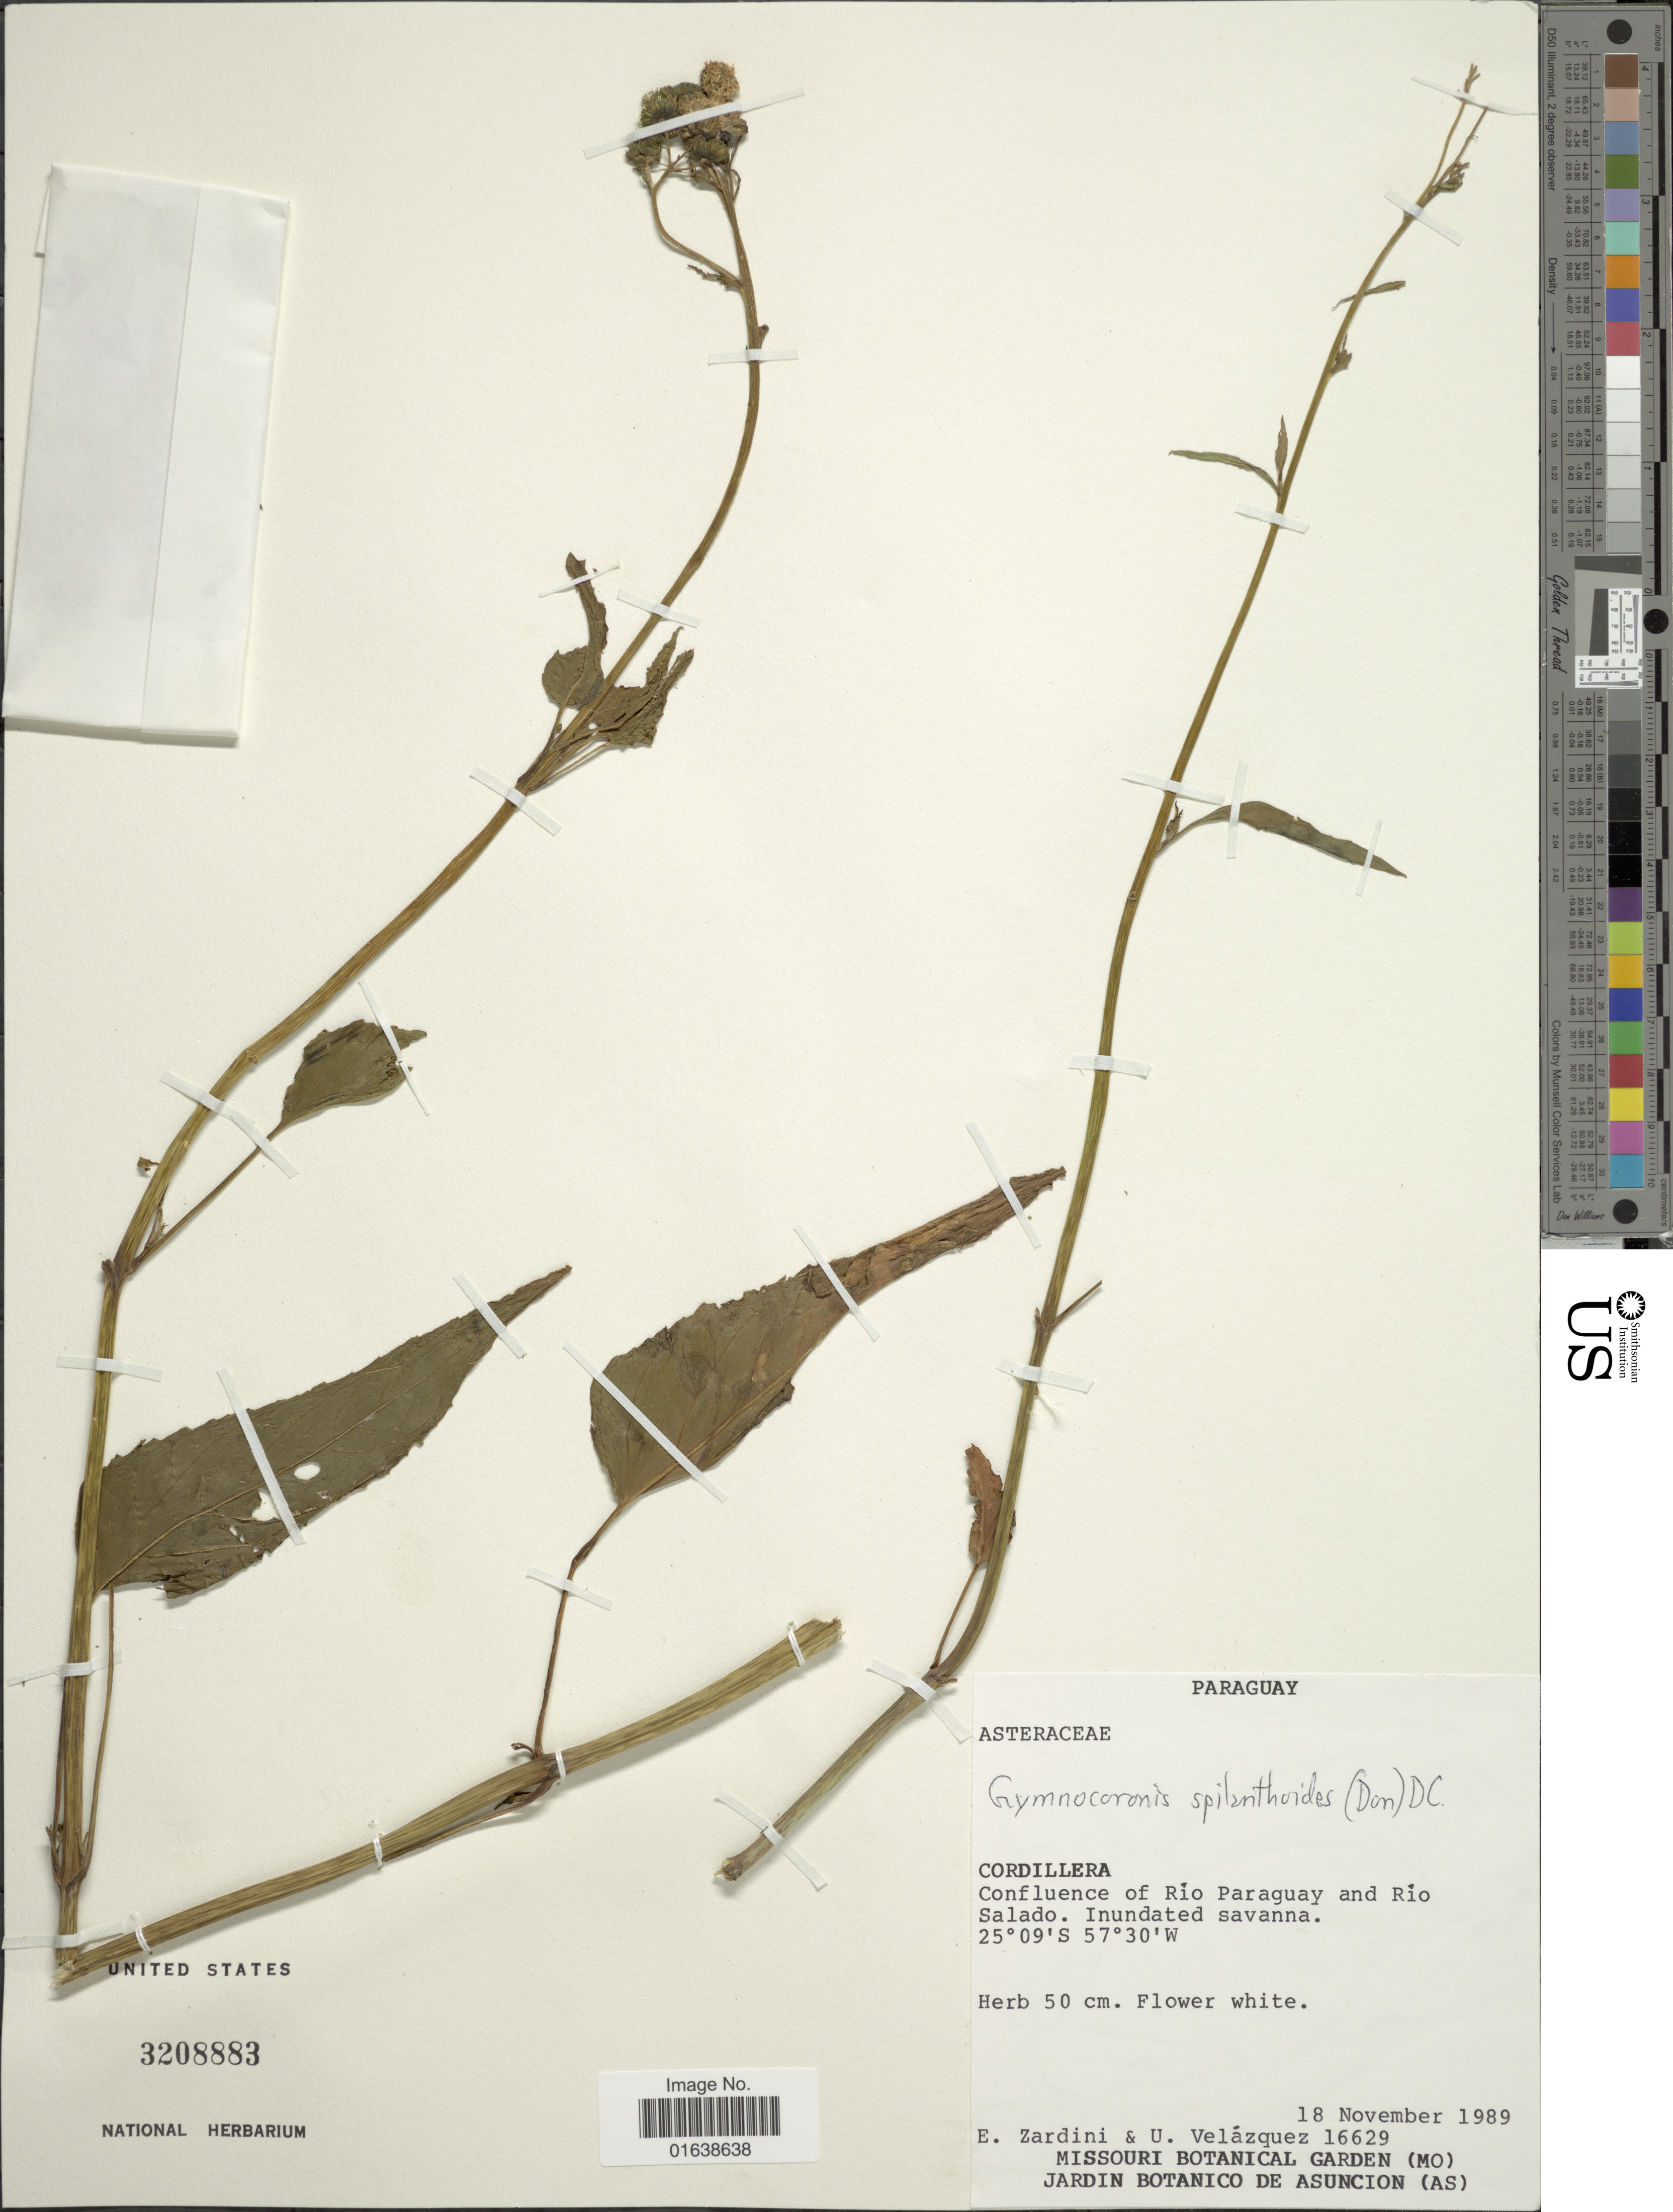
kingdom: Plantae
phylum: Tracheophyta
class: Magnoliopsida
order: Asterales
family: Asteraceae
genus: Gymnocoronis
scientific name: Gymnocoronis spilanthoides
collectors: E. M. Zardini & U. Velázquez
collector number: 16629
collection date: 1989-11-18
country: Paraguay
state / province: Cordillera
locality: Paraguay. Cordillera. Confluence of Rio Paraguay and Rio Salado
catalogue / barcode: US 3208883